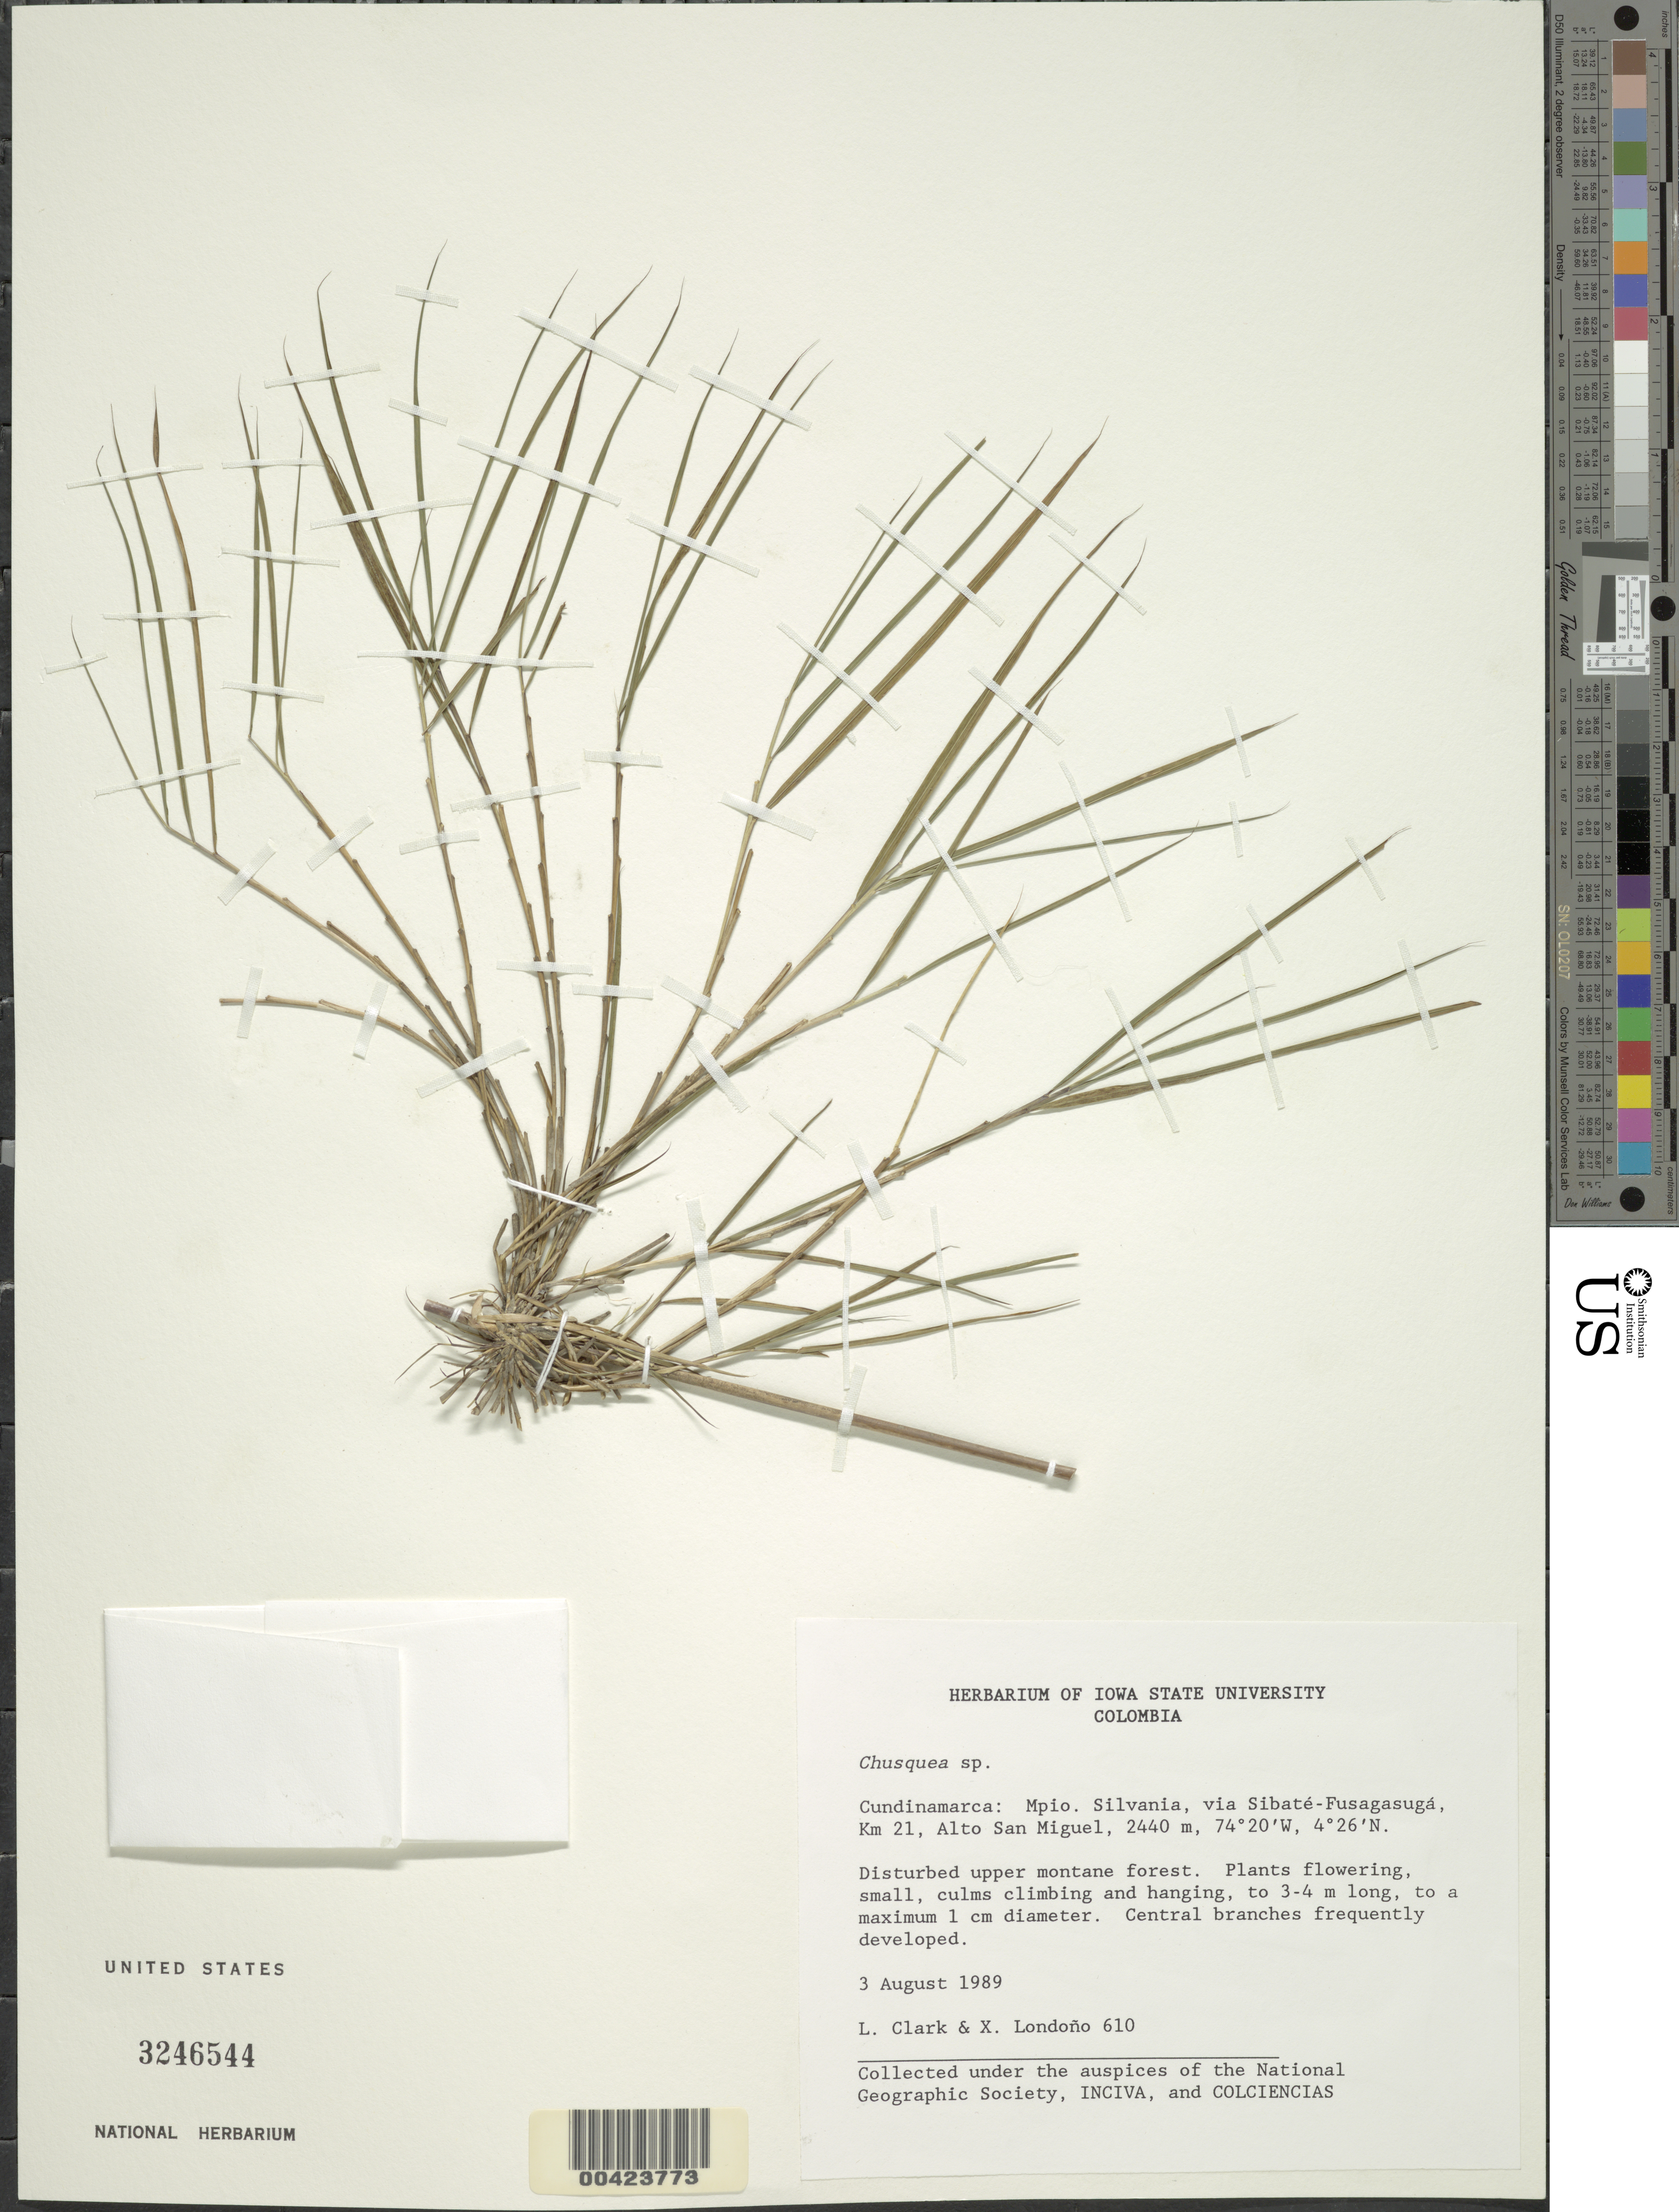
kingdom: Plantae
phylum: Tracheophyta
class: Liliopsida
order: Poales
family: Poaceae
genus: Chusquea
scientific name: Chusquea sp.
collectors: L. G. Clark & X. Londoño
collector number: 610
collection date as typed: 03 Aug 1989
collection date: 1989-08-03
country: Colombia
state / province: Cundinamarca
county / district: Silvania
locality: Alto Sal Miguel; via Sibate - Fusagasugá, km. 21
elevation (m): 2440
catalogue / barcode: US 544